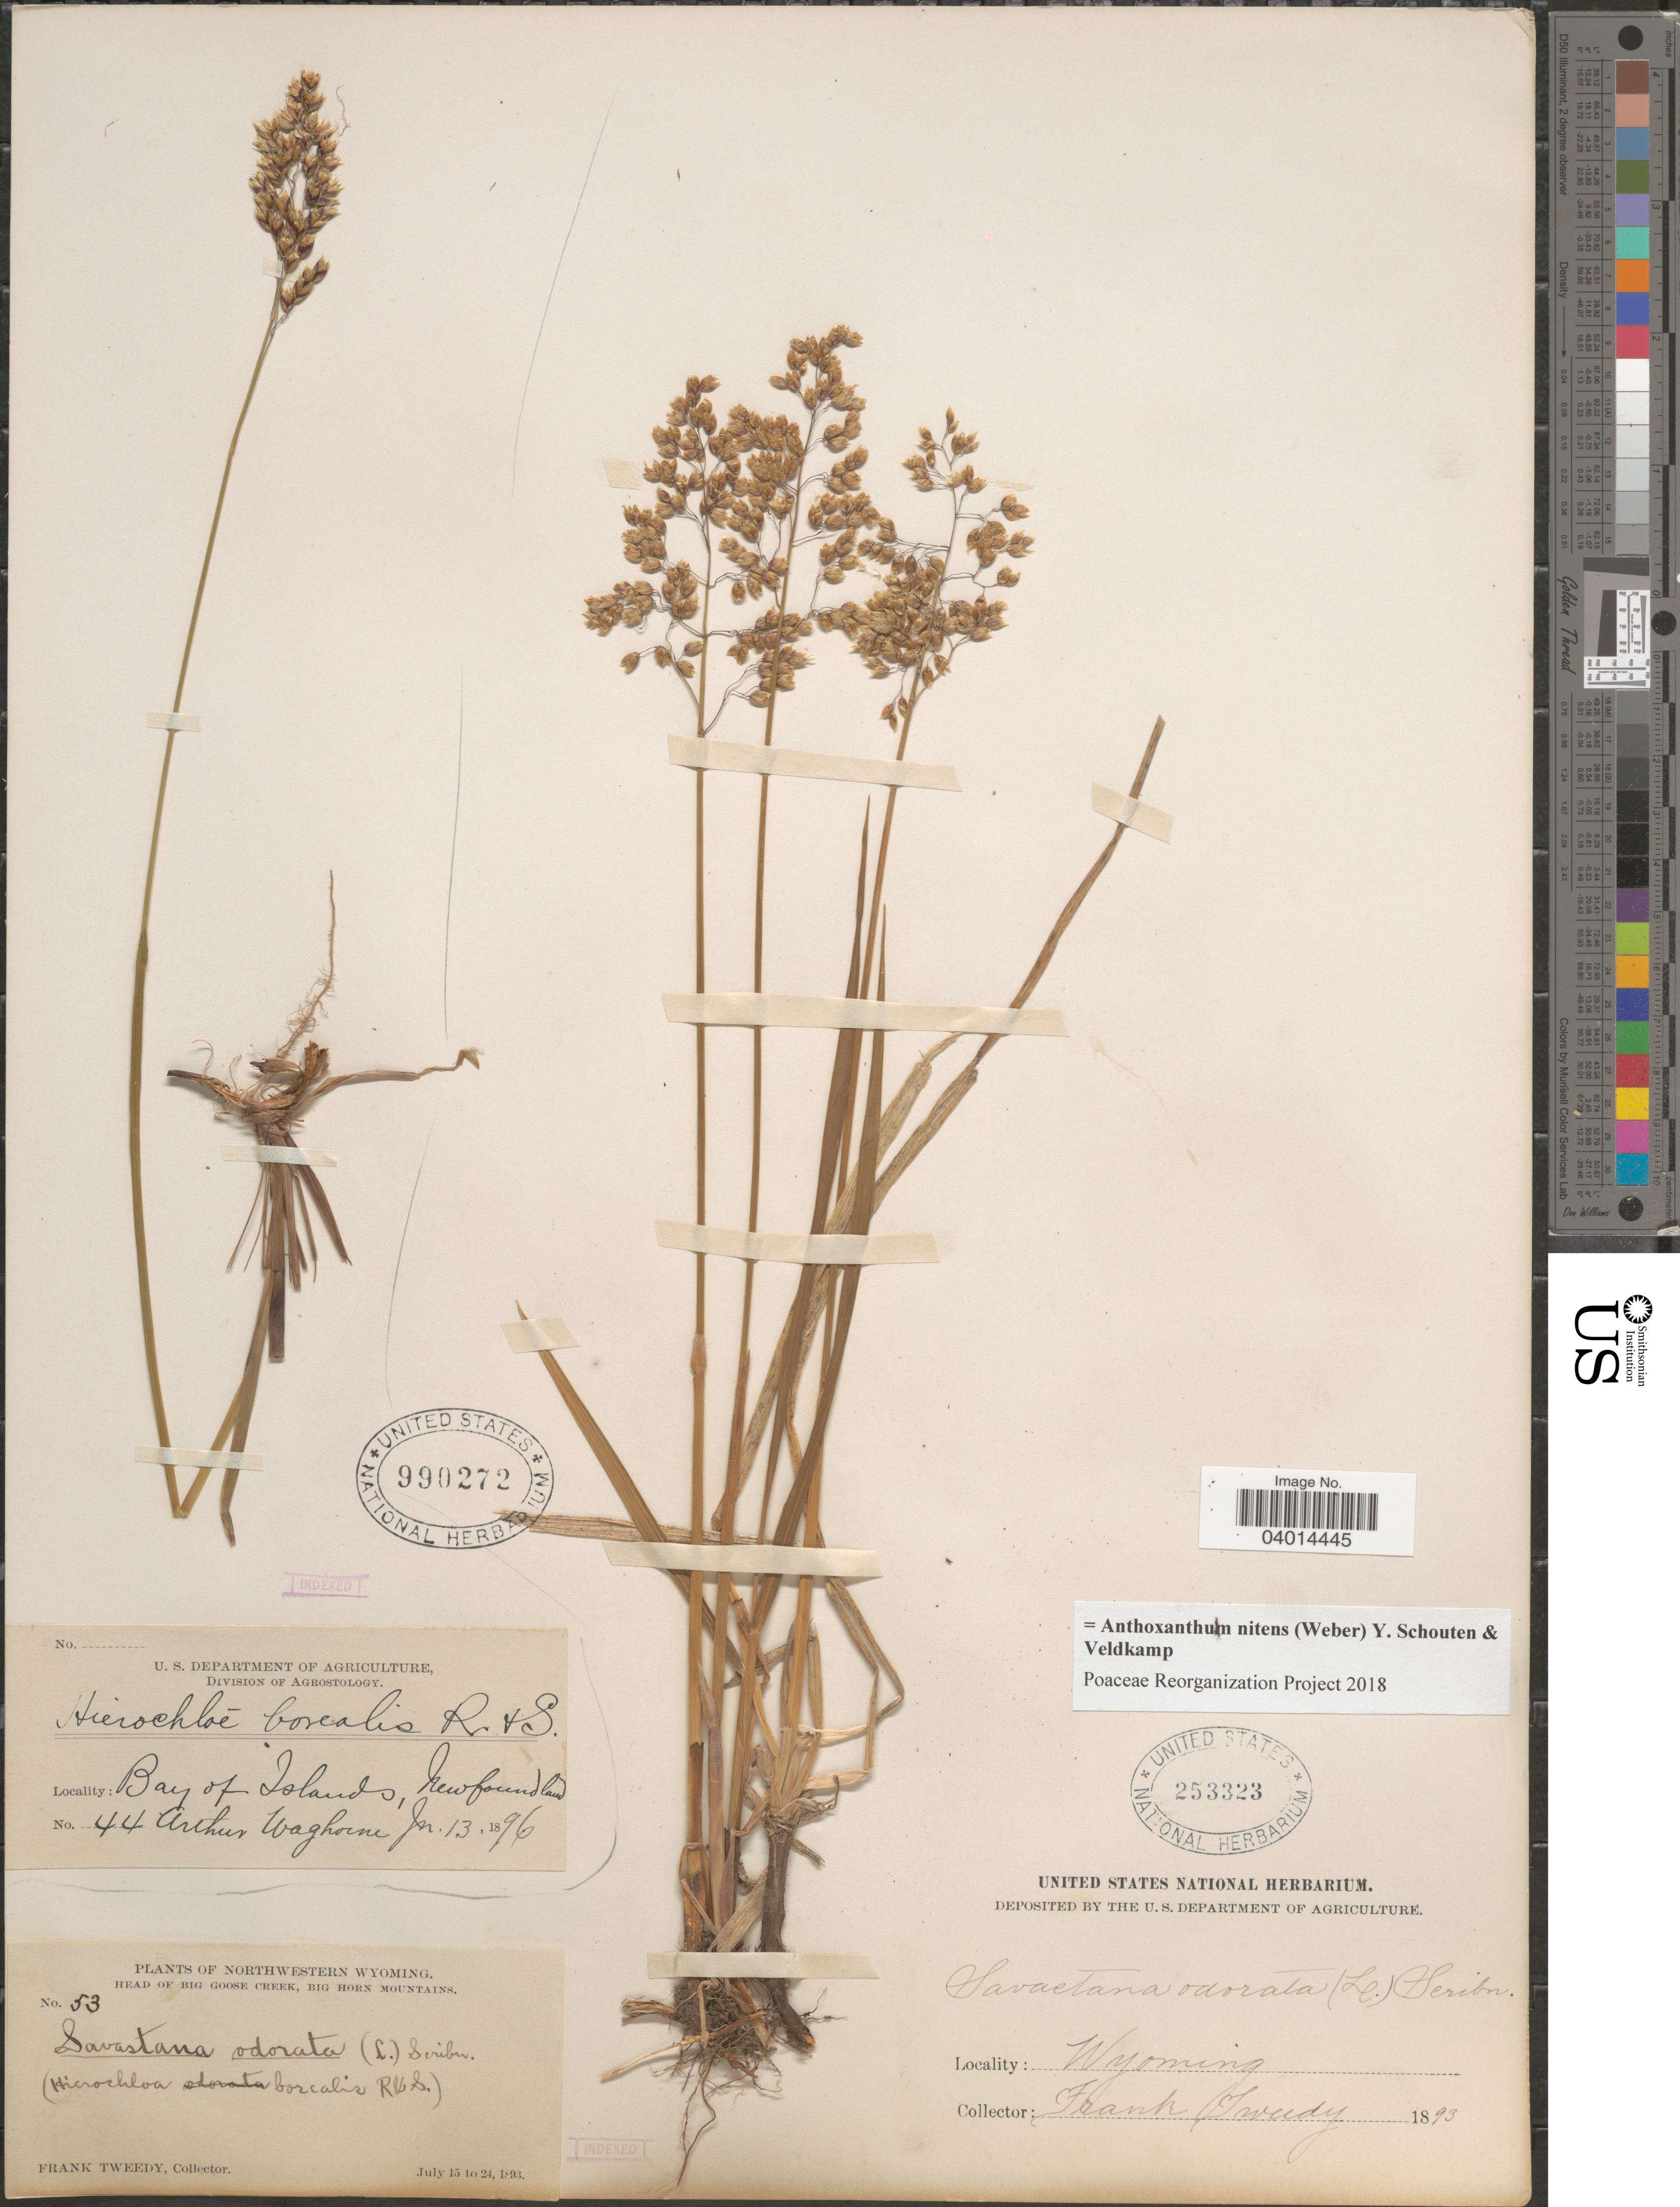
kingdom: Plantae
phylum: Tracheophyta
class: Liliopsida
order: Poales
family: Poaceae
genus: Anthoxanthum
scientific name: Anthoxanthum nitens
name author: (G.H. Weber) R.T.A. Schouten & Veldkamp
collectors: F. Tweedy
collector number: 53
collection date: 1893-07-15/1893-07-24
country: United States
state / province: Wyoming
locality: Northwestern Wyoming. Head of Big Goose Creek, Big Horn Mountains.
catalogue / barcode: US 253323-2